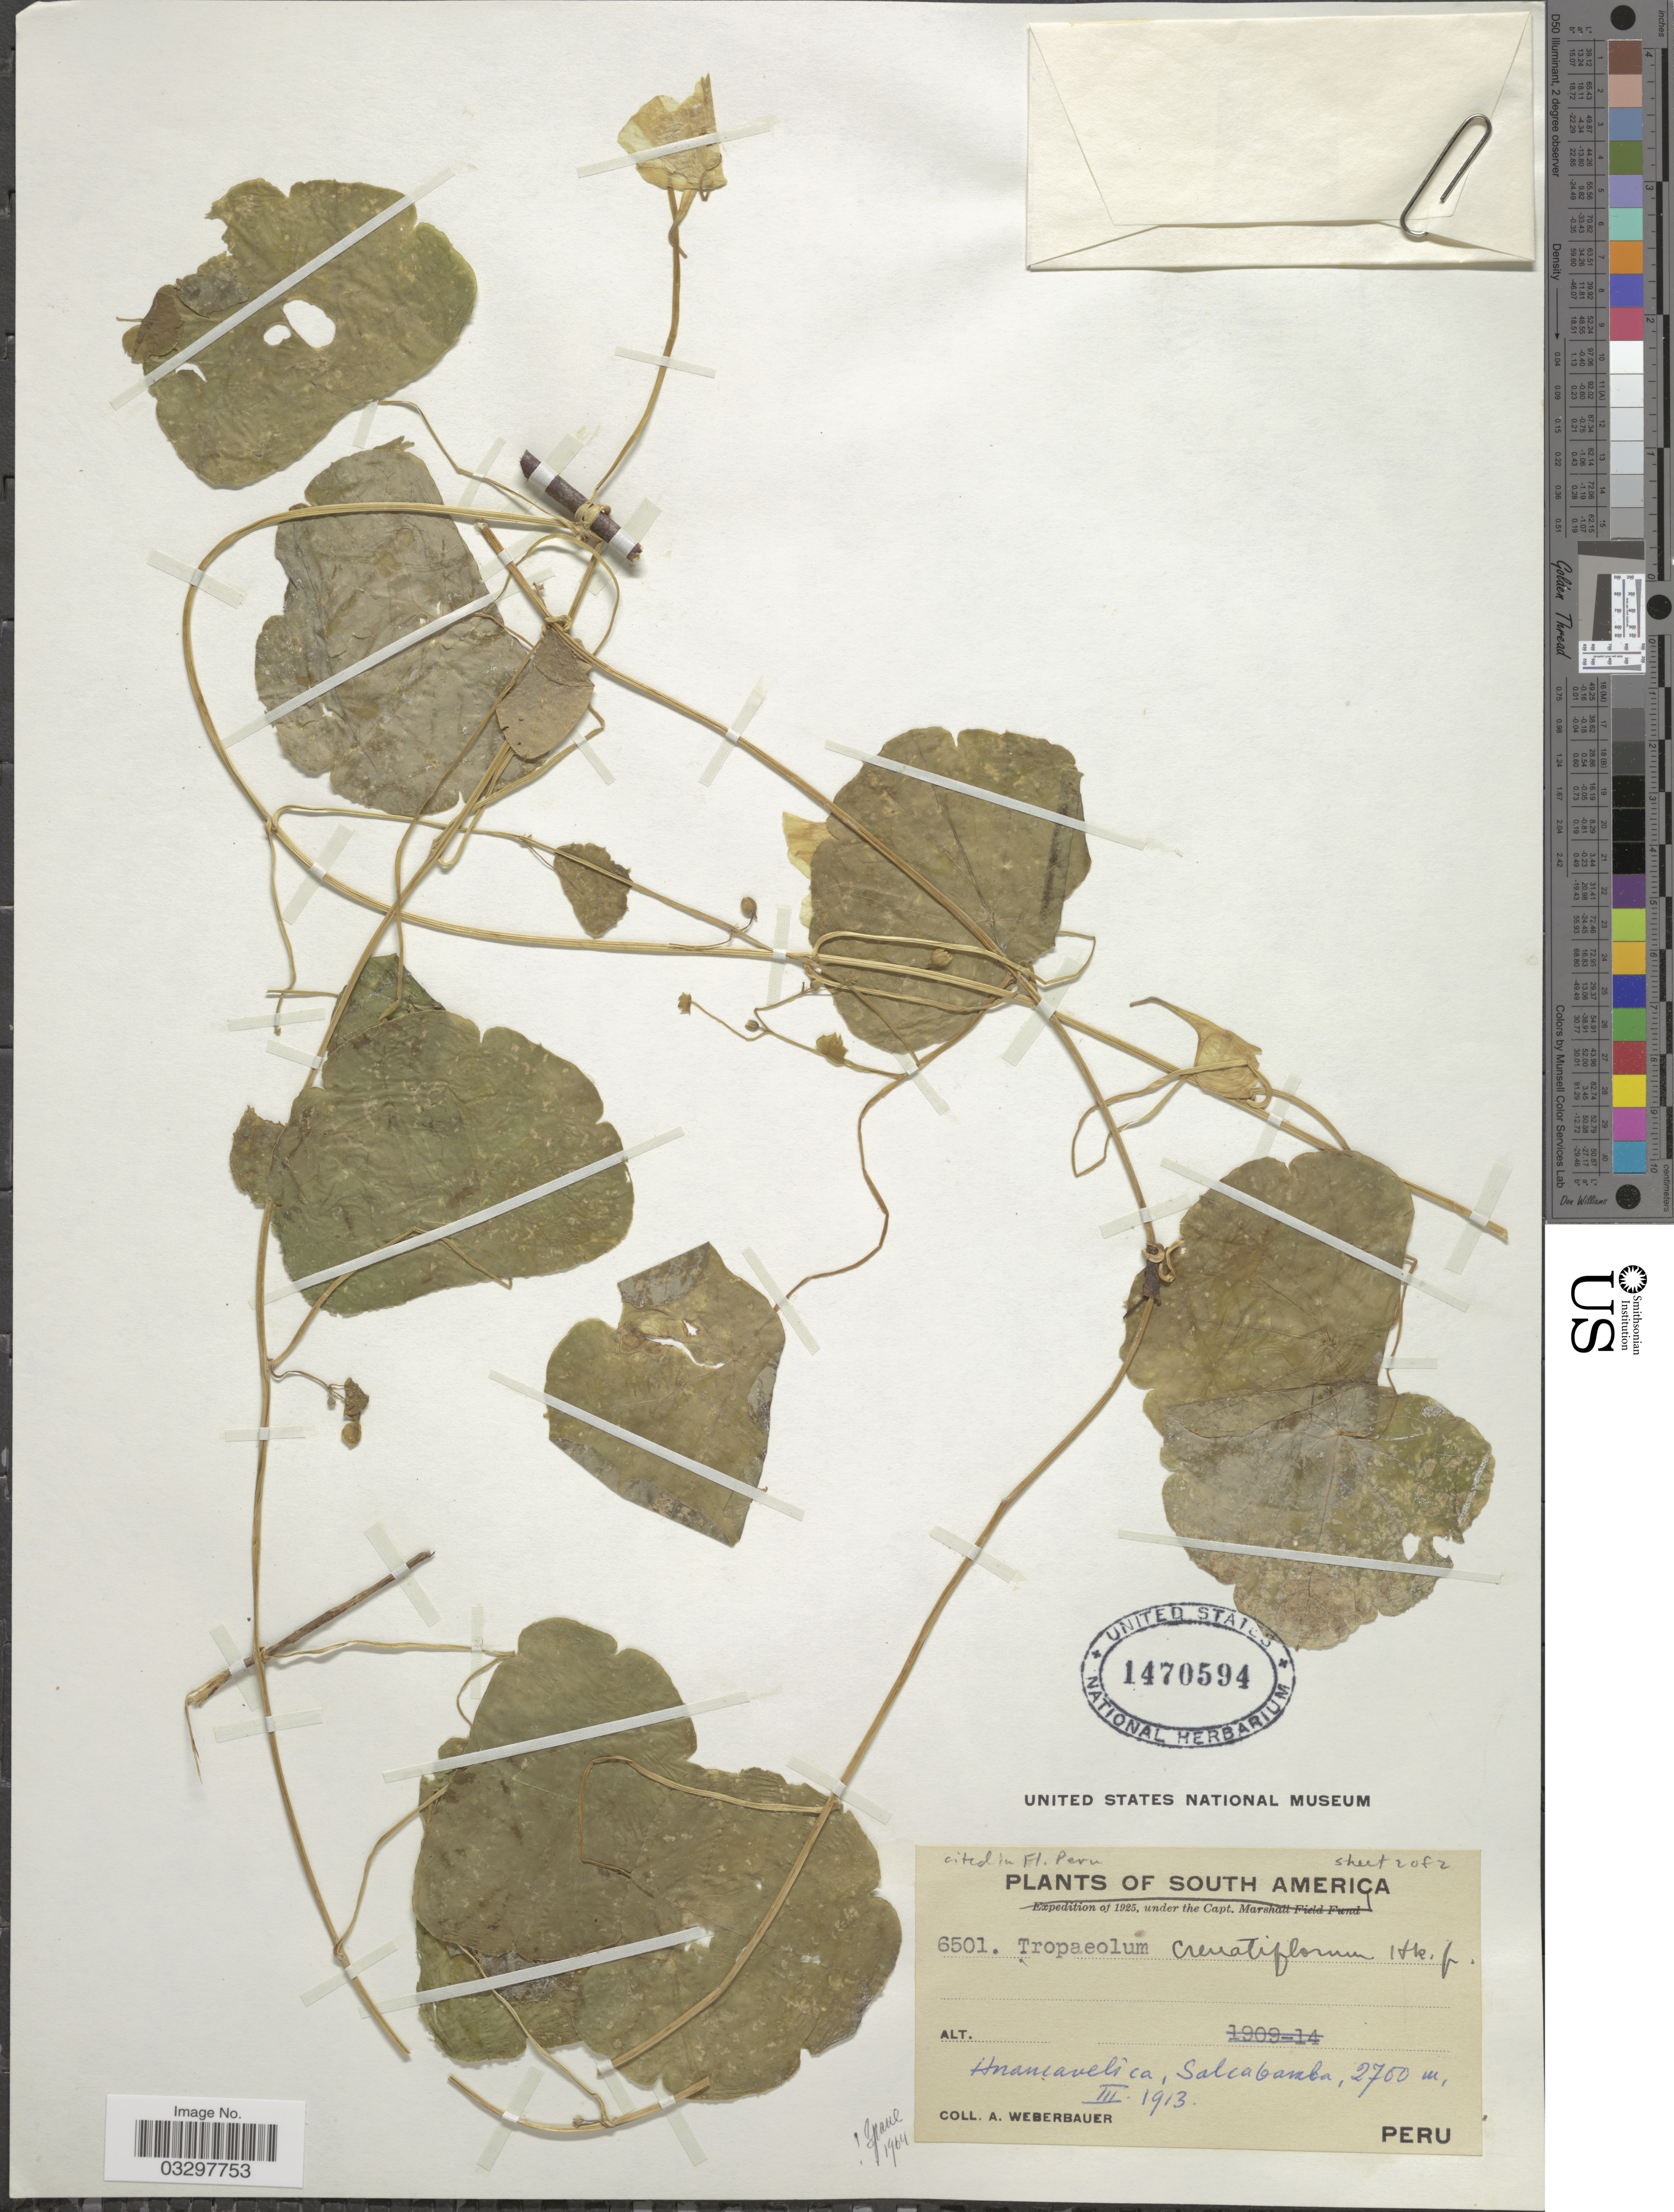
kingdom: Plantae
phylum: Tracheophyta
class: Magnoliopsida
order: Brassicales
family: Tropaeolaceae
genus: Tropaeolum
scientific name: Tropaeolum crenatiflorum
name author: Hook.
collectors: A. Weberbauer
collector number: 6501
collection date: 1913-03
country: Peru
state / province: Huancavelica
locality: Huancavelica, Salcabamba.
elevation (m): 2700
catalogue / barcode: US 1470594